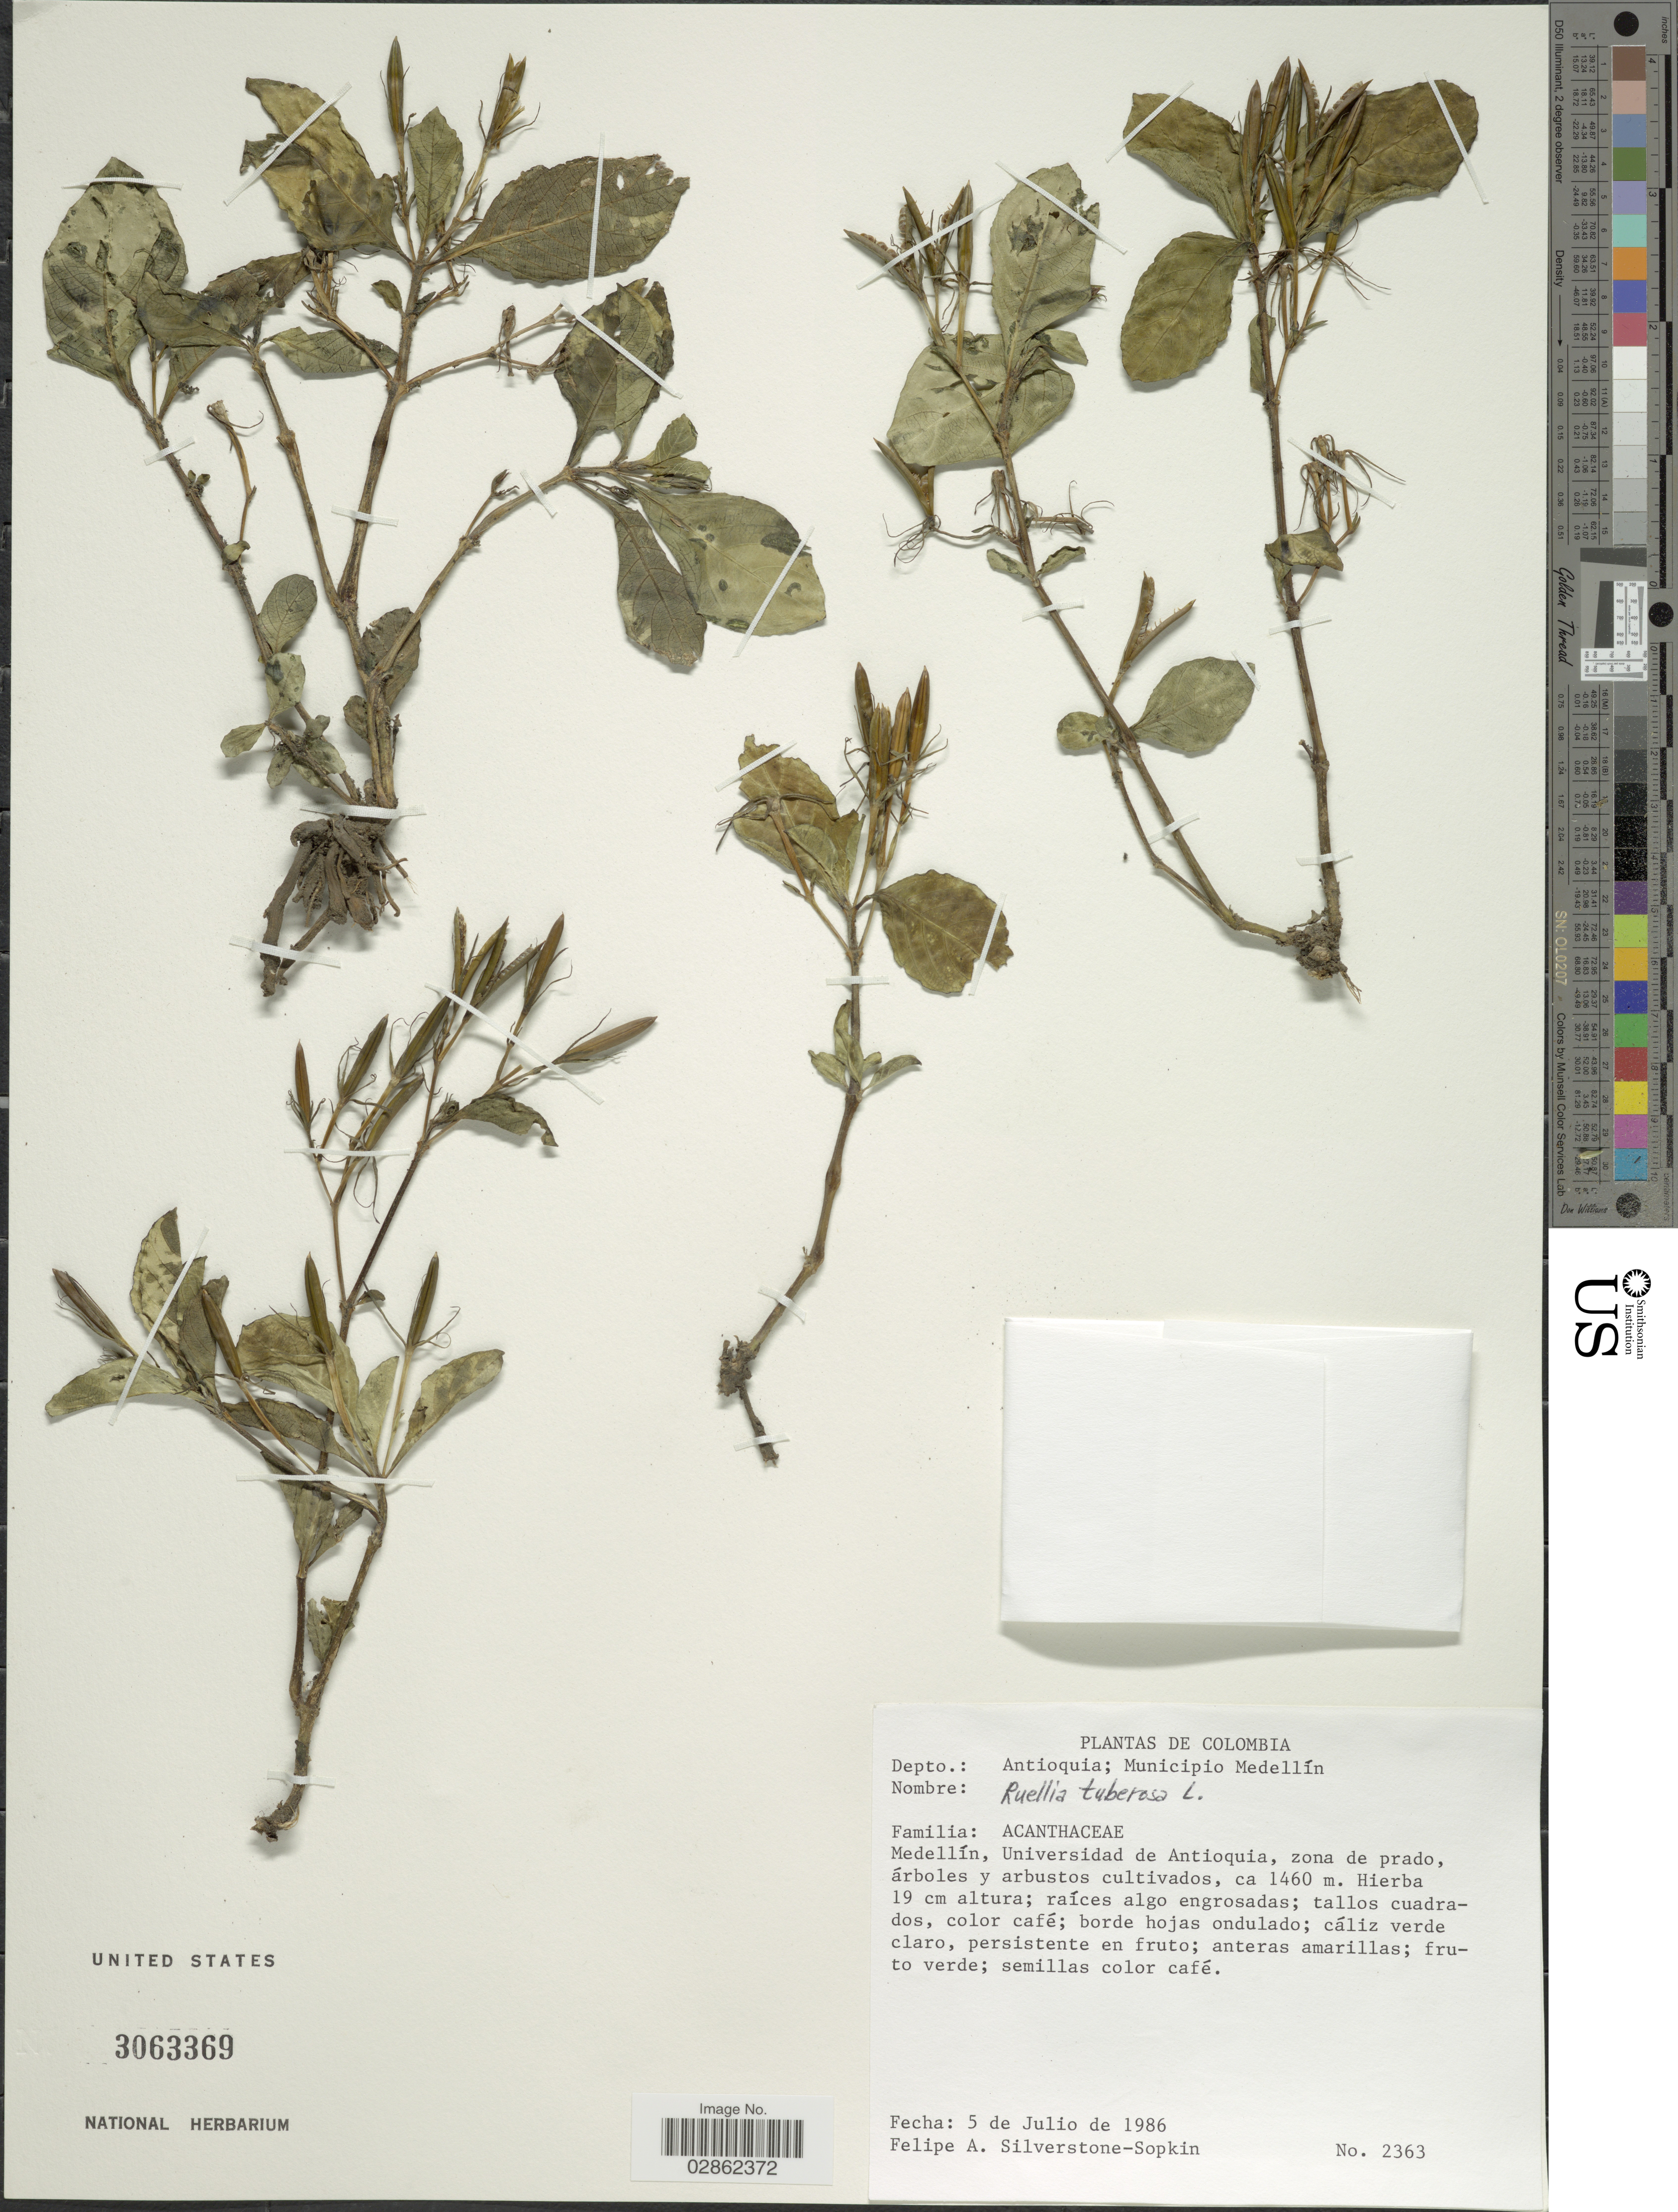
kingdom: Plantae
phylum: Tracheophyta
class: Magnoliopsida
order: Lamiales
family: Acanthaceae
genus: Ruellia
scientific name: Ruellia tuberosa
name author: L.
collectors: P. A. Silverstone-Sopkin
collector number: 2363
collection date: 1986-07-05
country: Colombia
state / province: Antioquia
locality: Depto.: Antioquia; Municipio Medellín. Medellín, Universidad de Antioquia.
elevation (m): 1460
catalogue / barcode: US 3063369